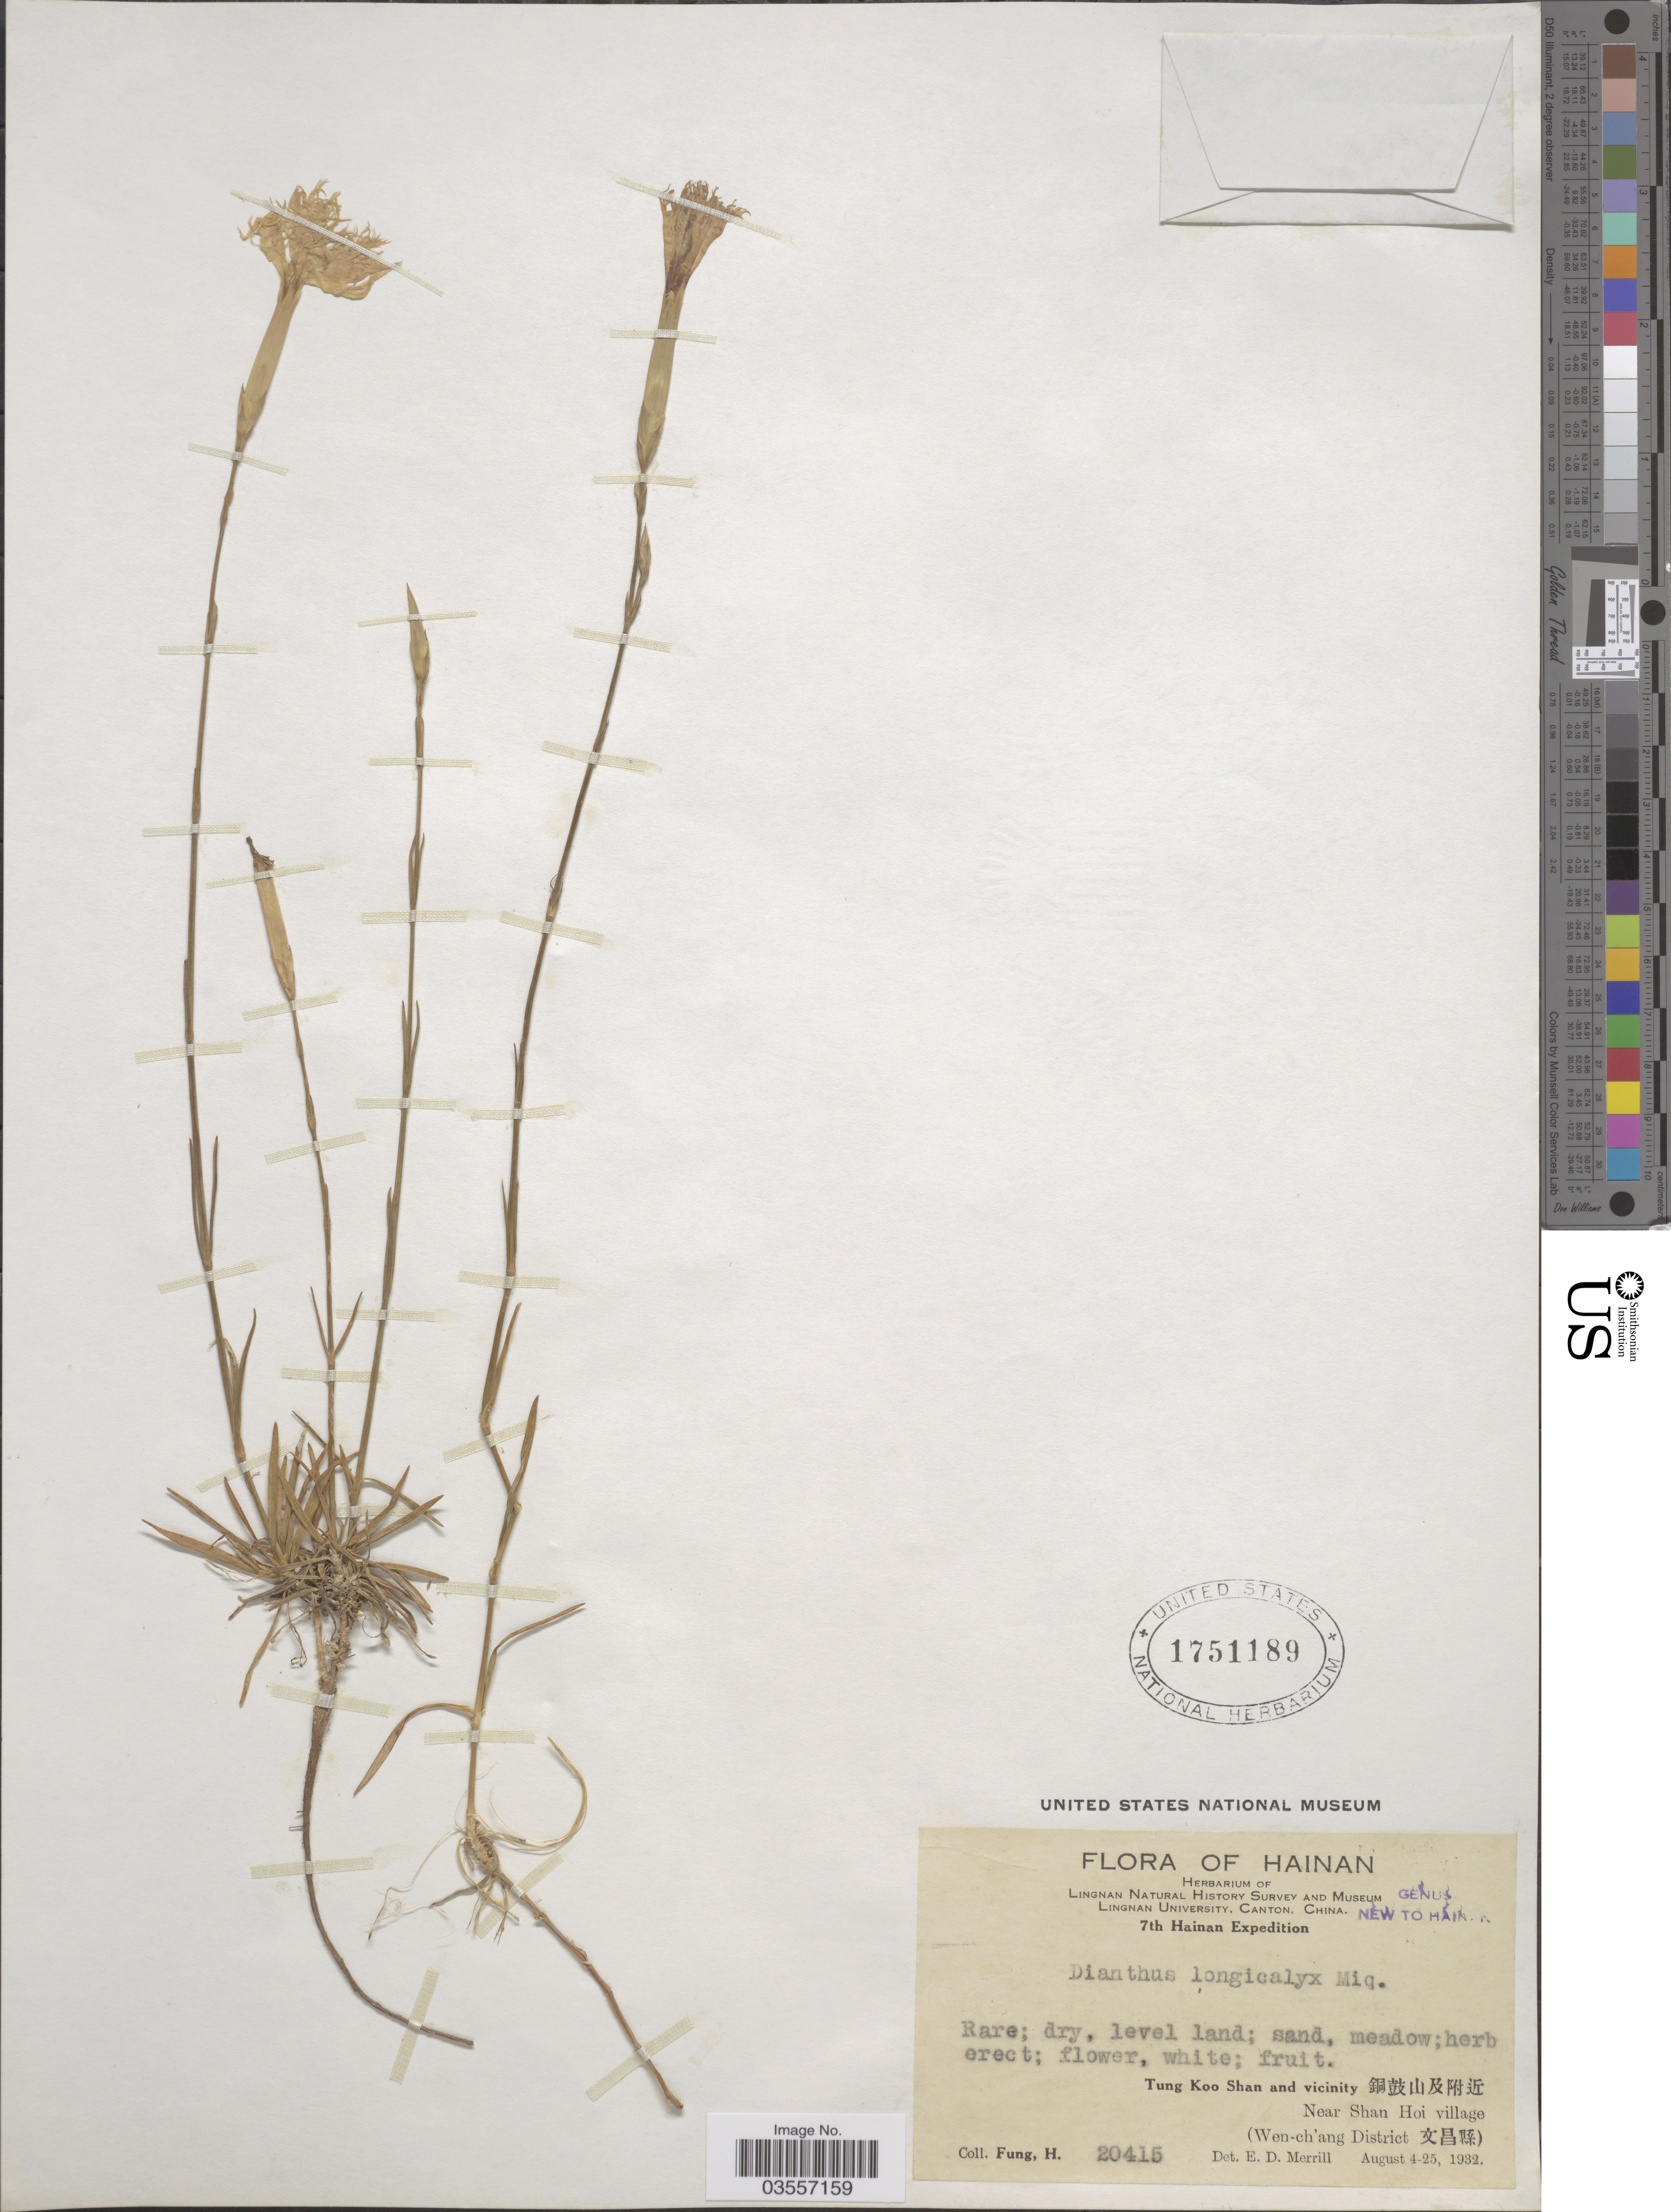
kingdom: Plantae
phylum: Tracheophyta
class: Magnoliopsida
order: Caryophyllales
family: Caryophyllaceae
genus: Dianthus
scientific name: Dianthus longicalyx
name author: Miq.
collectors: H. Fung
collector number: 20415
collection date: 1932-08-04/1932-08-25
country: China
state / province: Hainan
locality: Near Shan Hoi village (Wen-ch'ang District).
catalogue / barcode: US 1751189